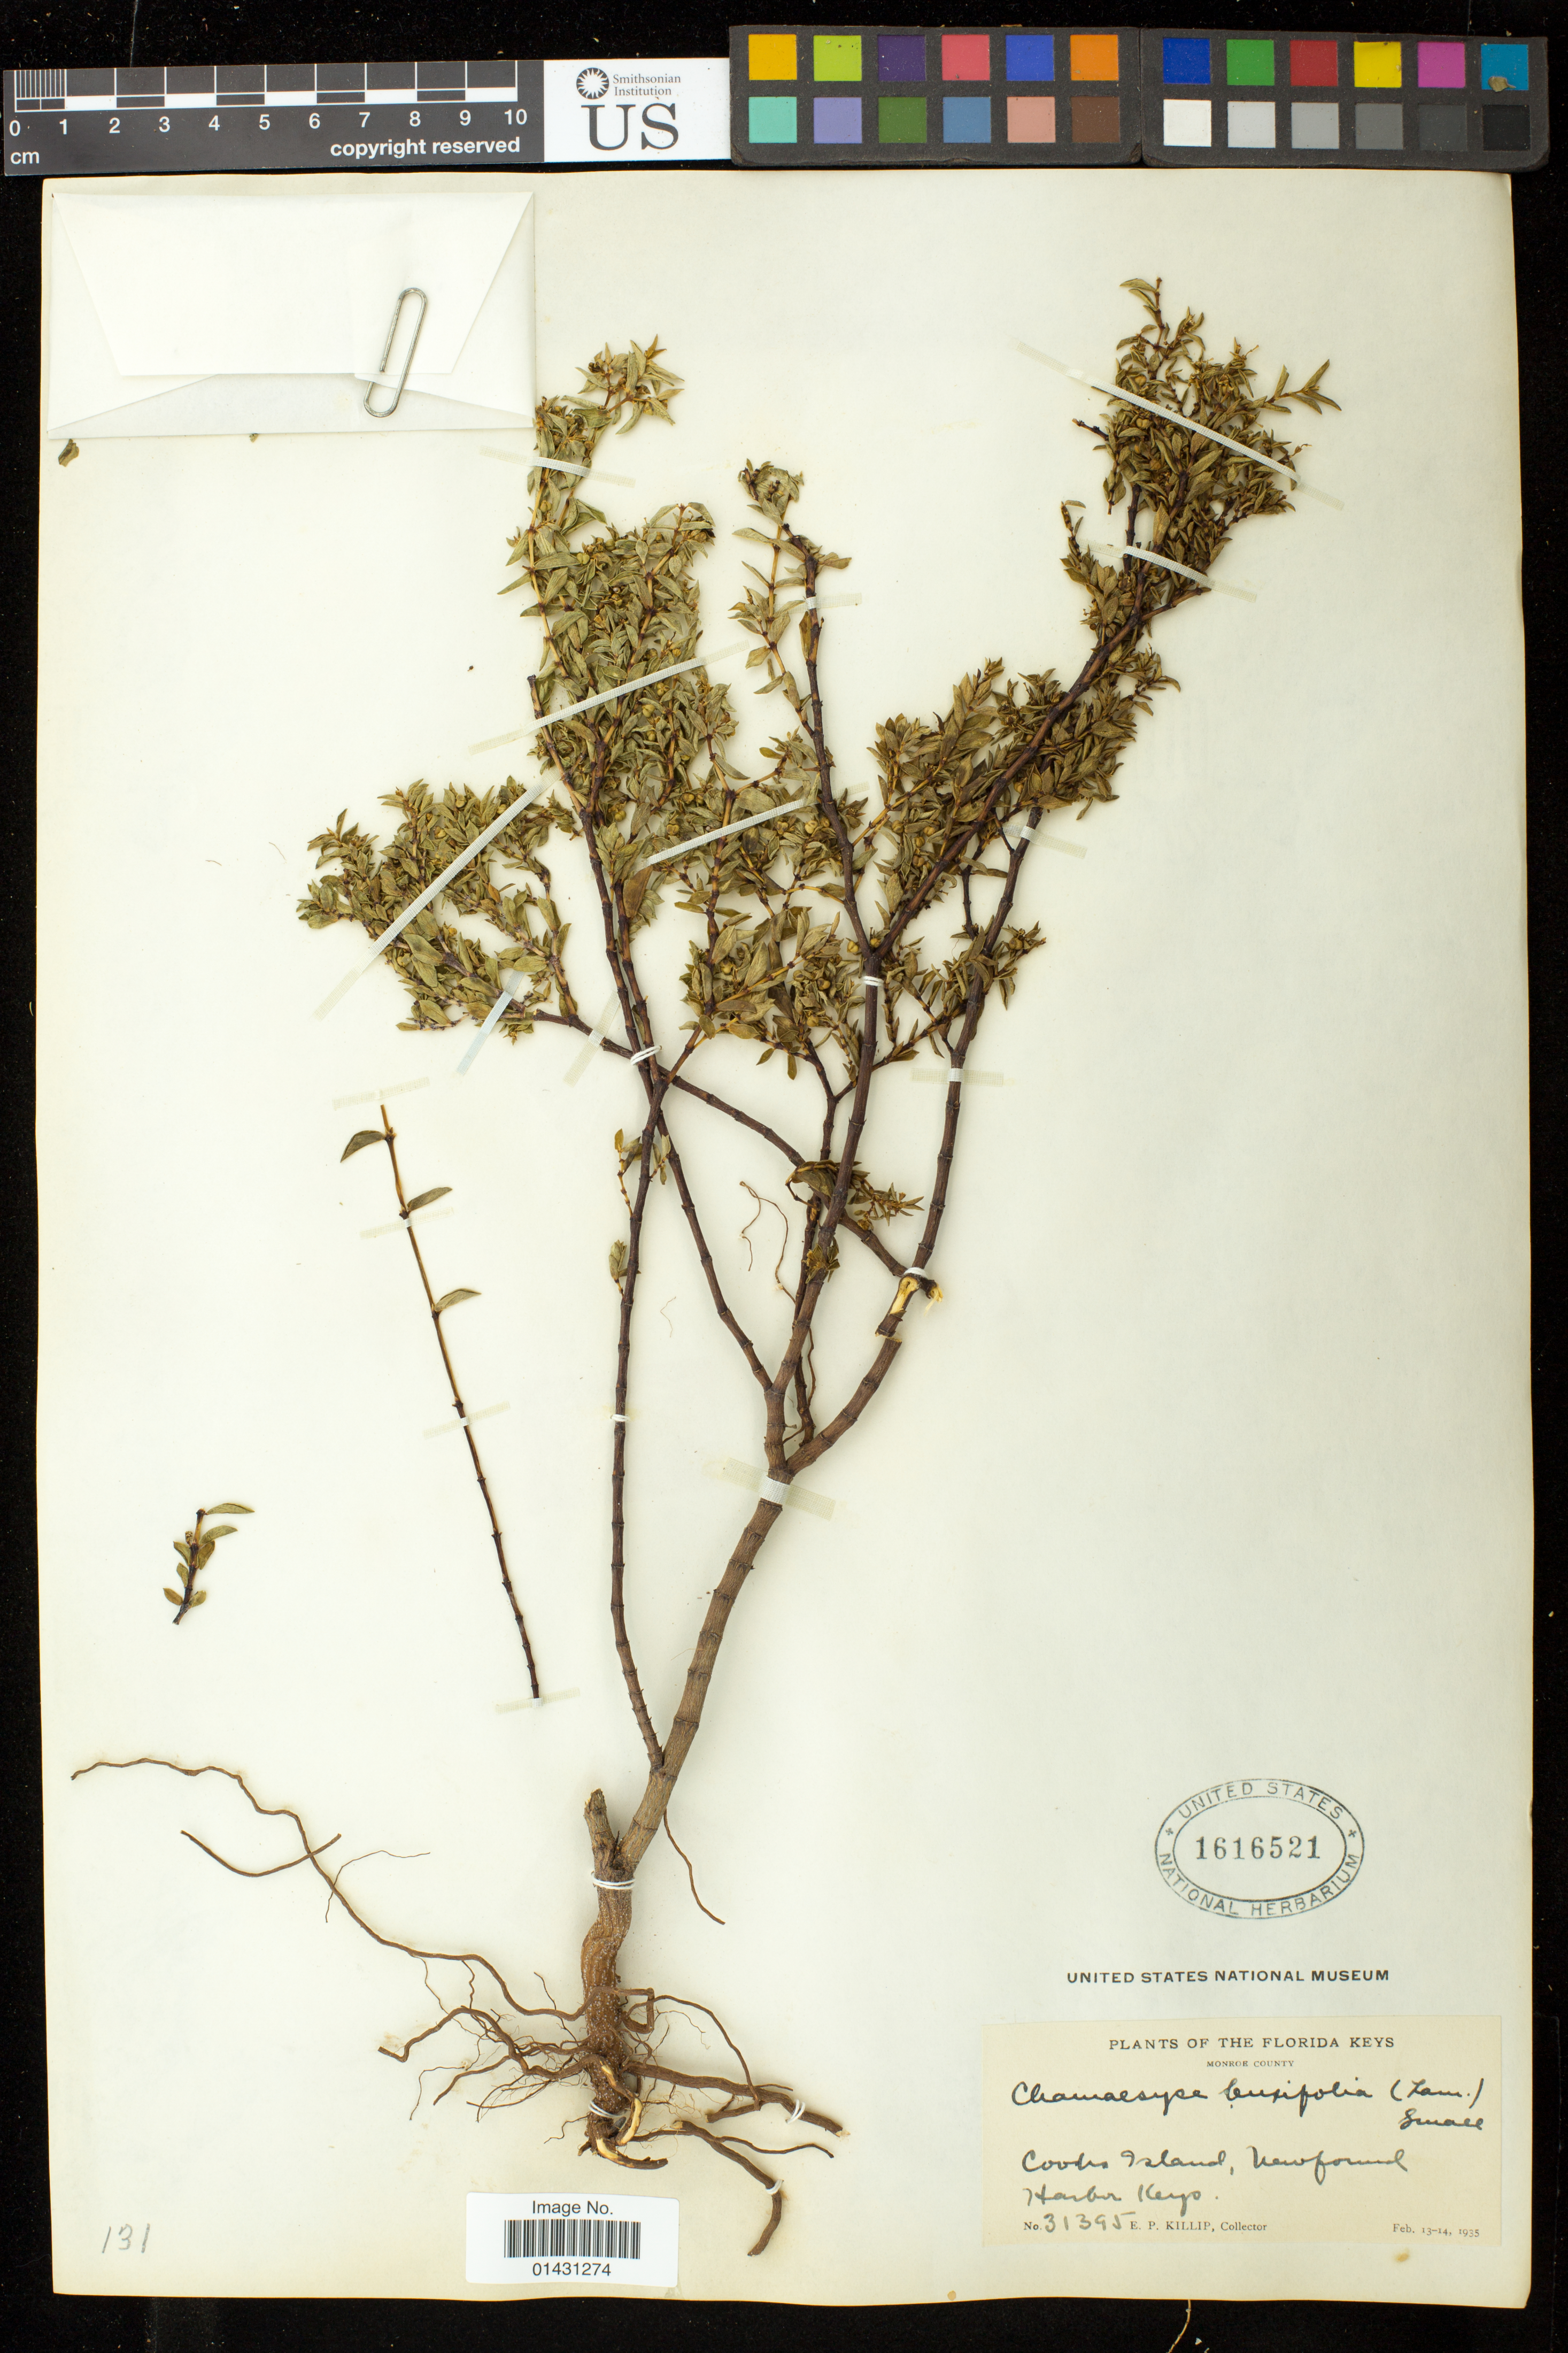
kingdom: Plantae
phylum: Tracheophyta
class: Magnoliopsida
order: Malpighiales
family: Euphorbiaceae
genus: Euphorbia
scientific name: Euphorbia mesembryanthemifolia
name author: Jacq.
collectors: E. P. Killip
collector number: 31395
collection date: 1935-02-13/1935-02-14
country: United States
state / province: Florida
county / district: Monroe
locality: Cook Island, Newfound Harbor Keys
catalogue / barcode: US 1616521